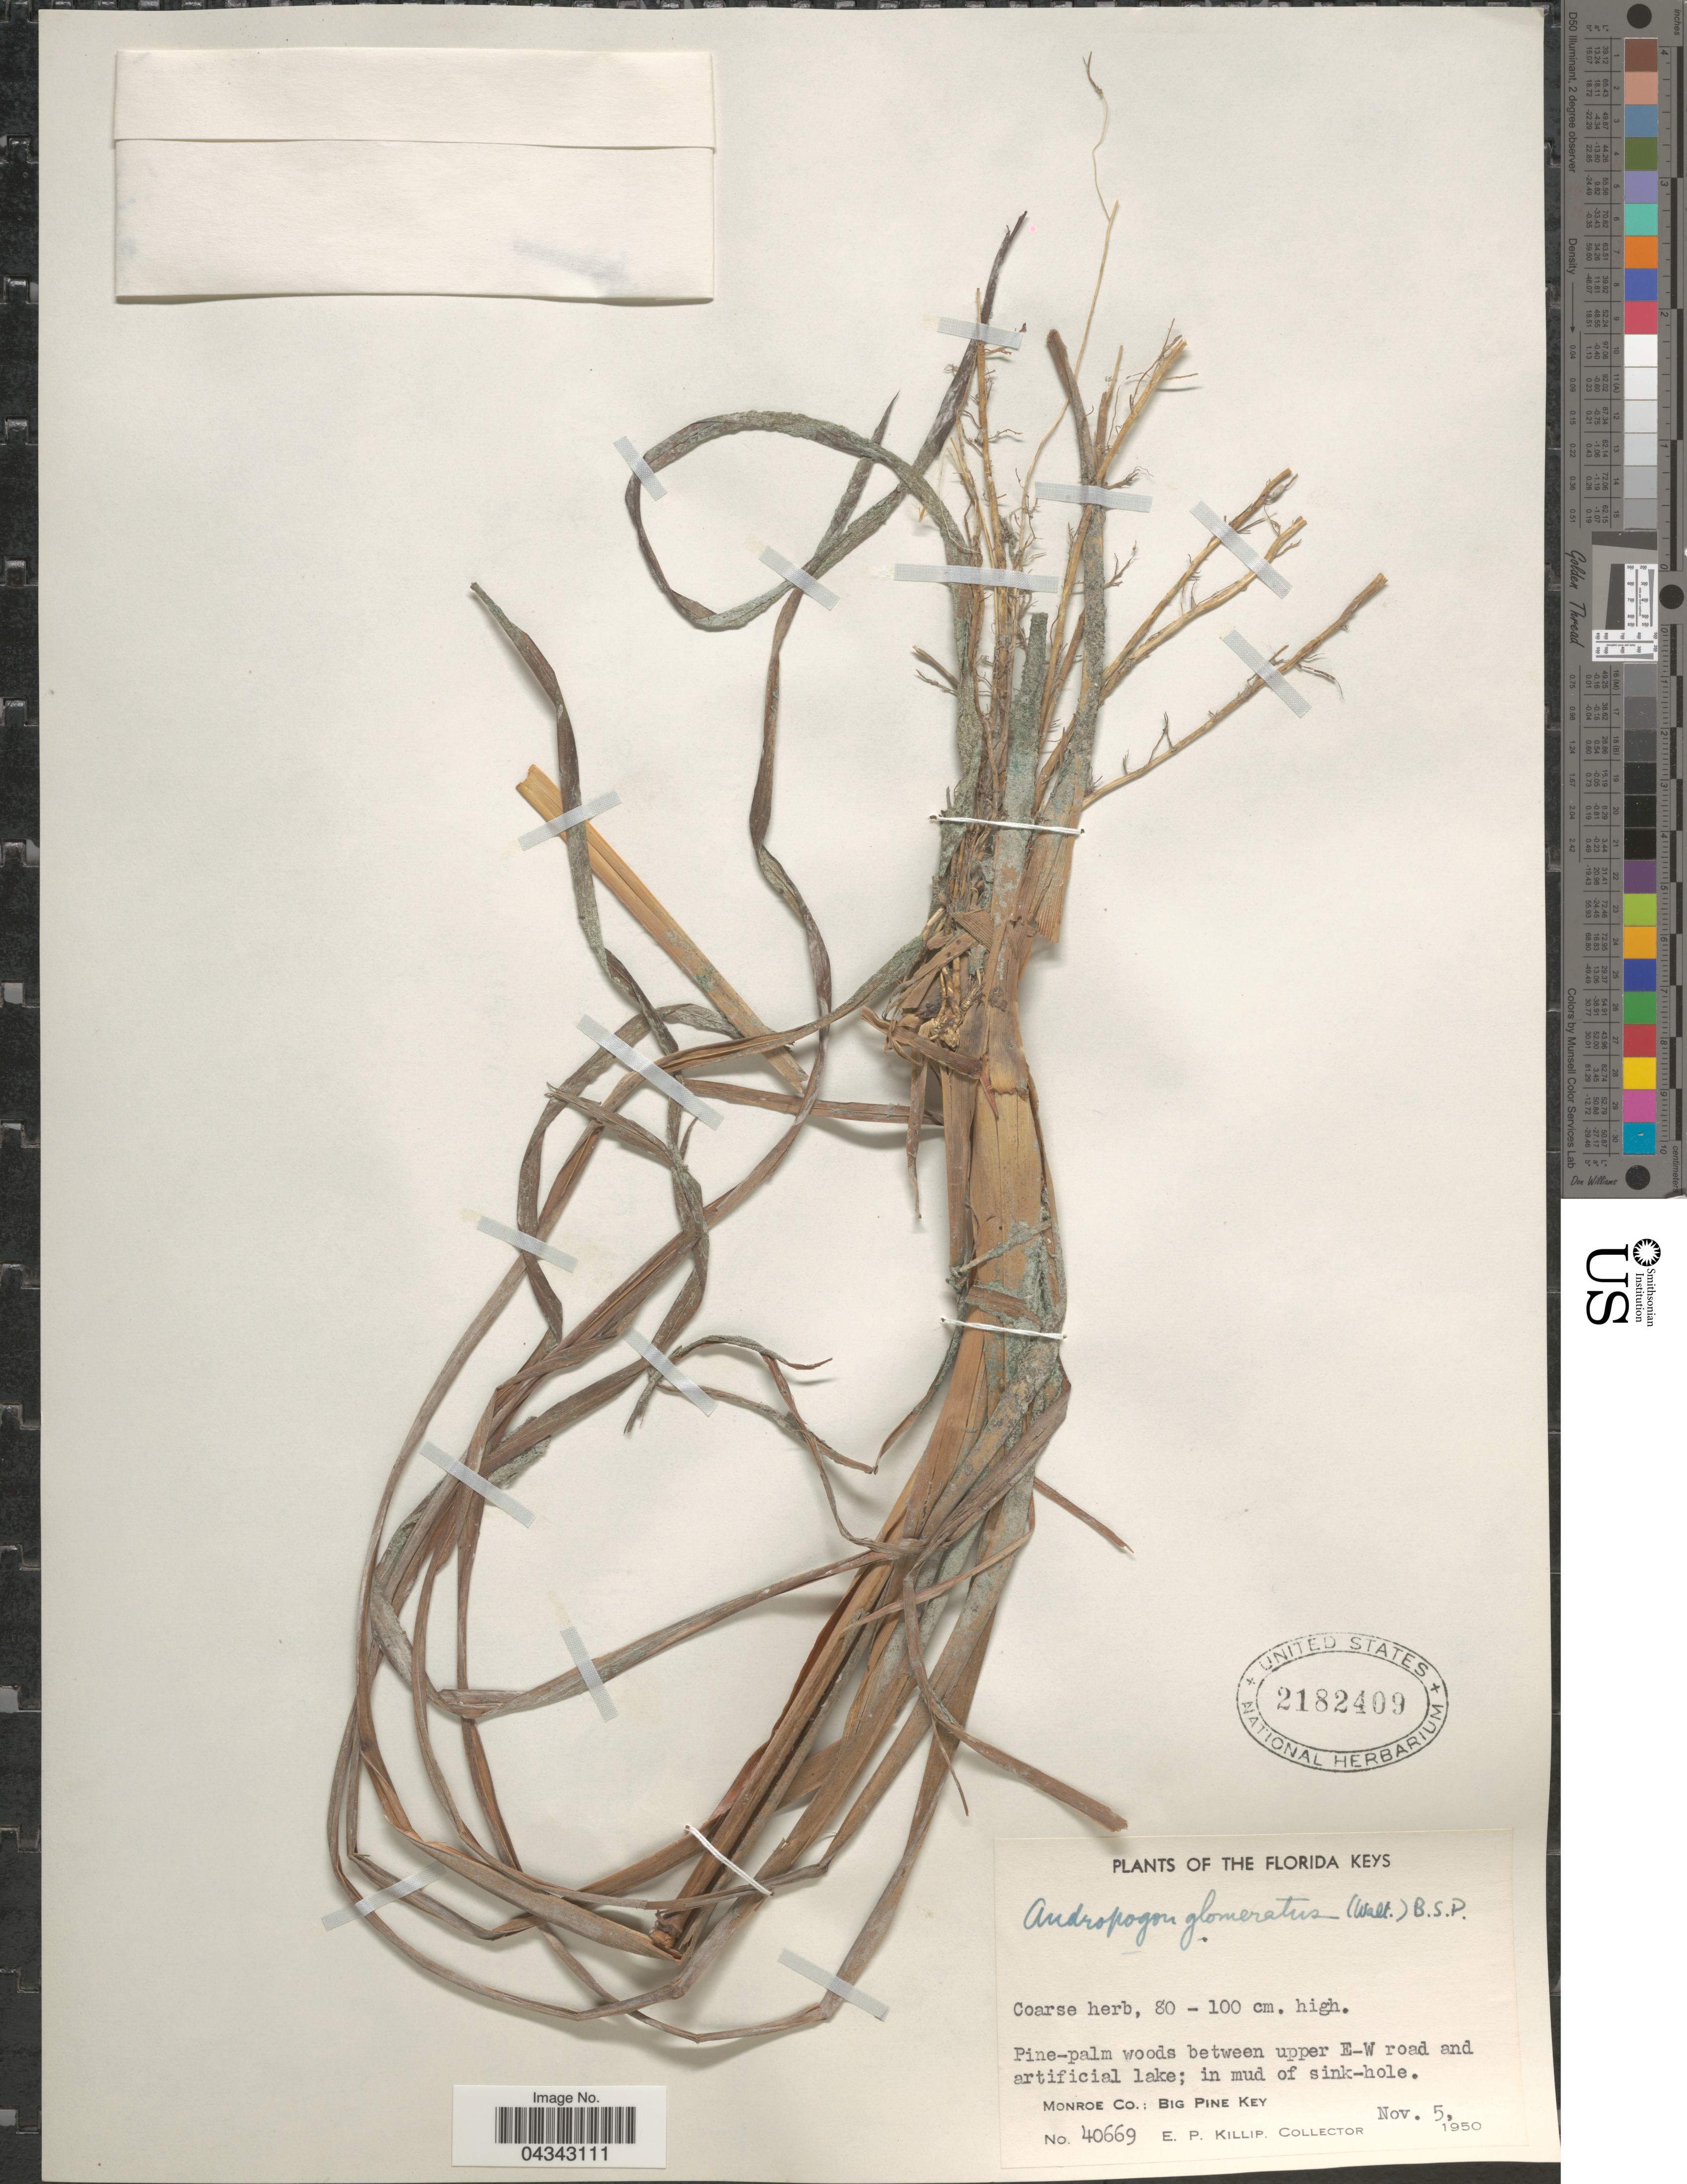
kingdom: Plantae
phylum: Tracheophyta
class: Liliopsida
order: Poales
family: Poaceae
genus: Andropogon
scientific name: Andropogon glomeratus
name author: (Walter) Britton, Stearns & Poggenb.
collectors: E. P. Killip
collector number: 40669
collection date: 1950-11-05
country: United States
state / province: Florida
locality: The Florida Keys. Coarse herb. Pine-palm woods between upper E-W road and artificial lake; in mud of sink-hole. Monroe Co.: Big Pine Key.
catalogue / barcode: US 2182409